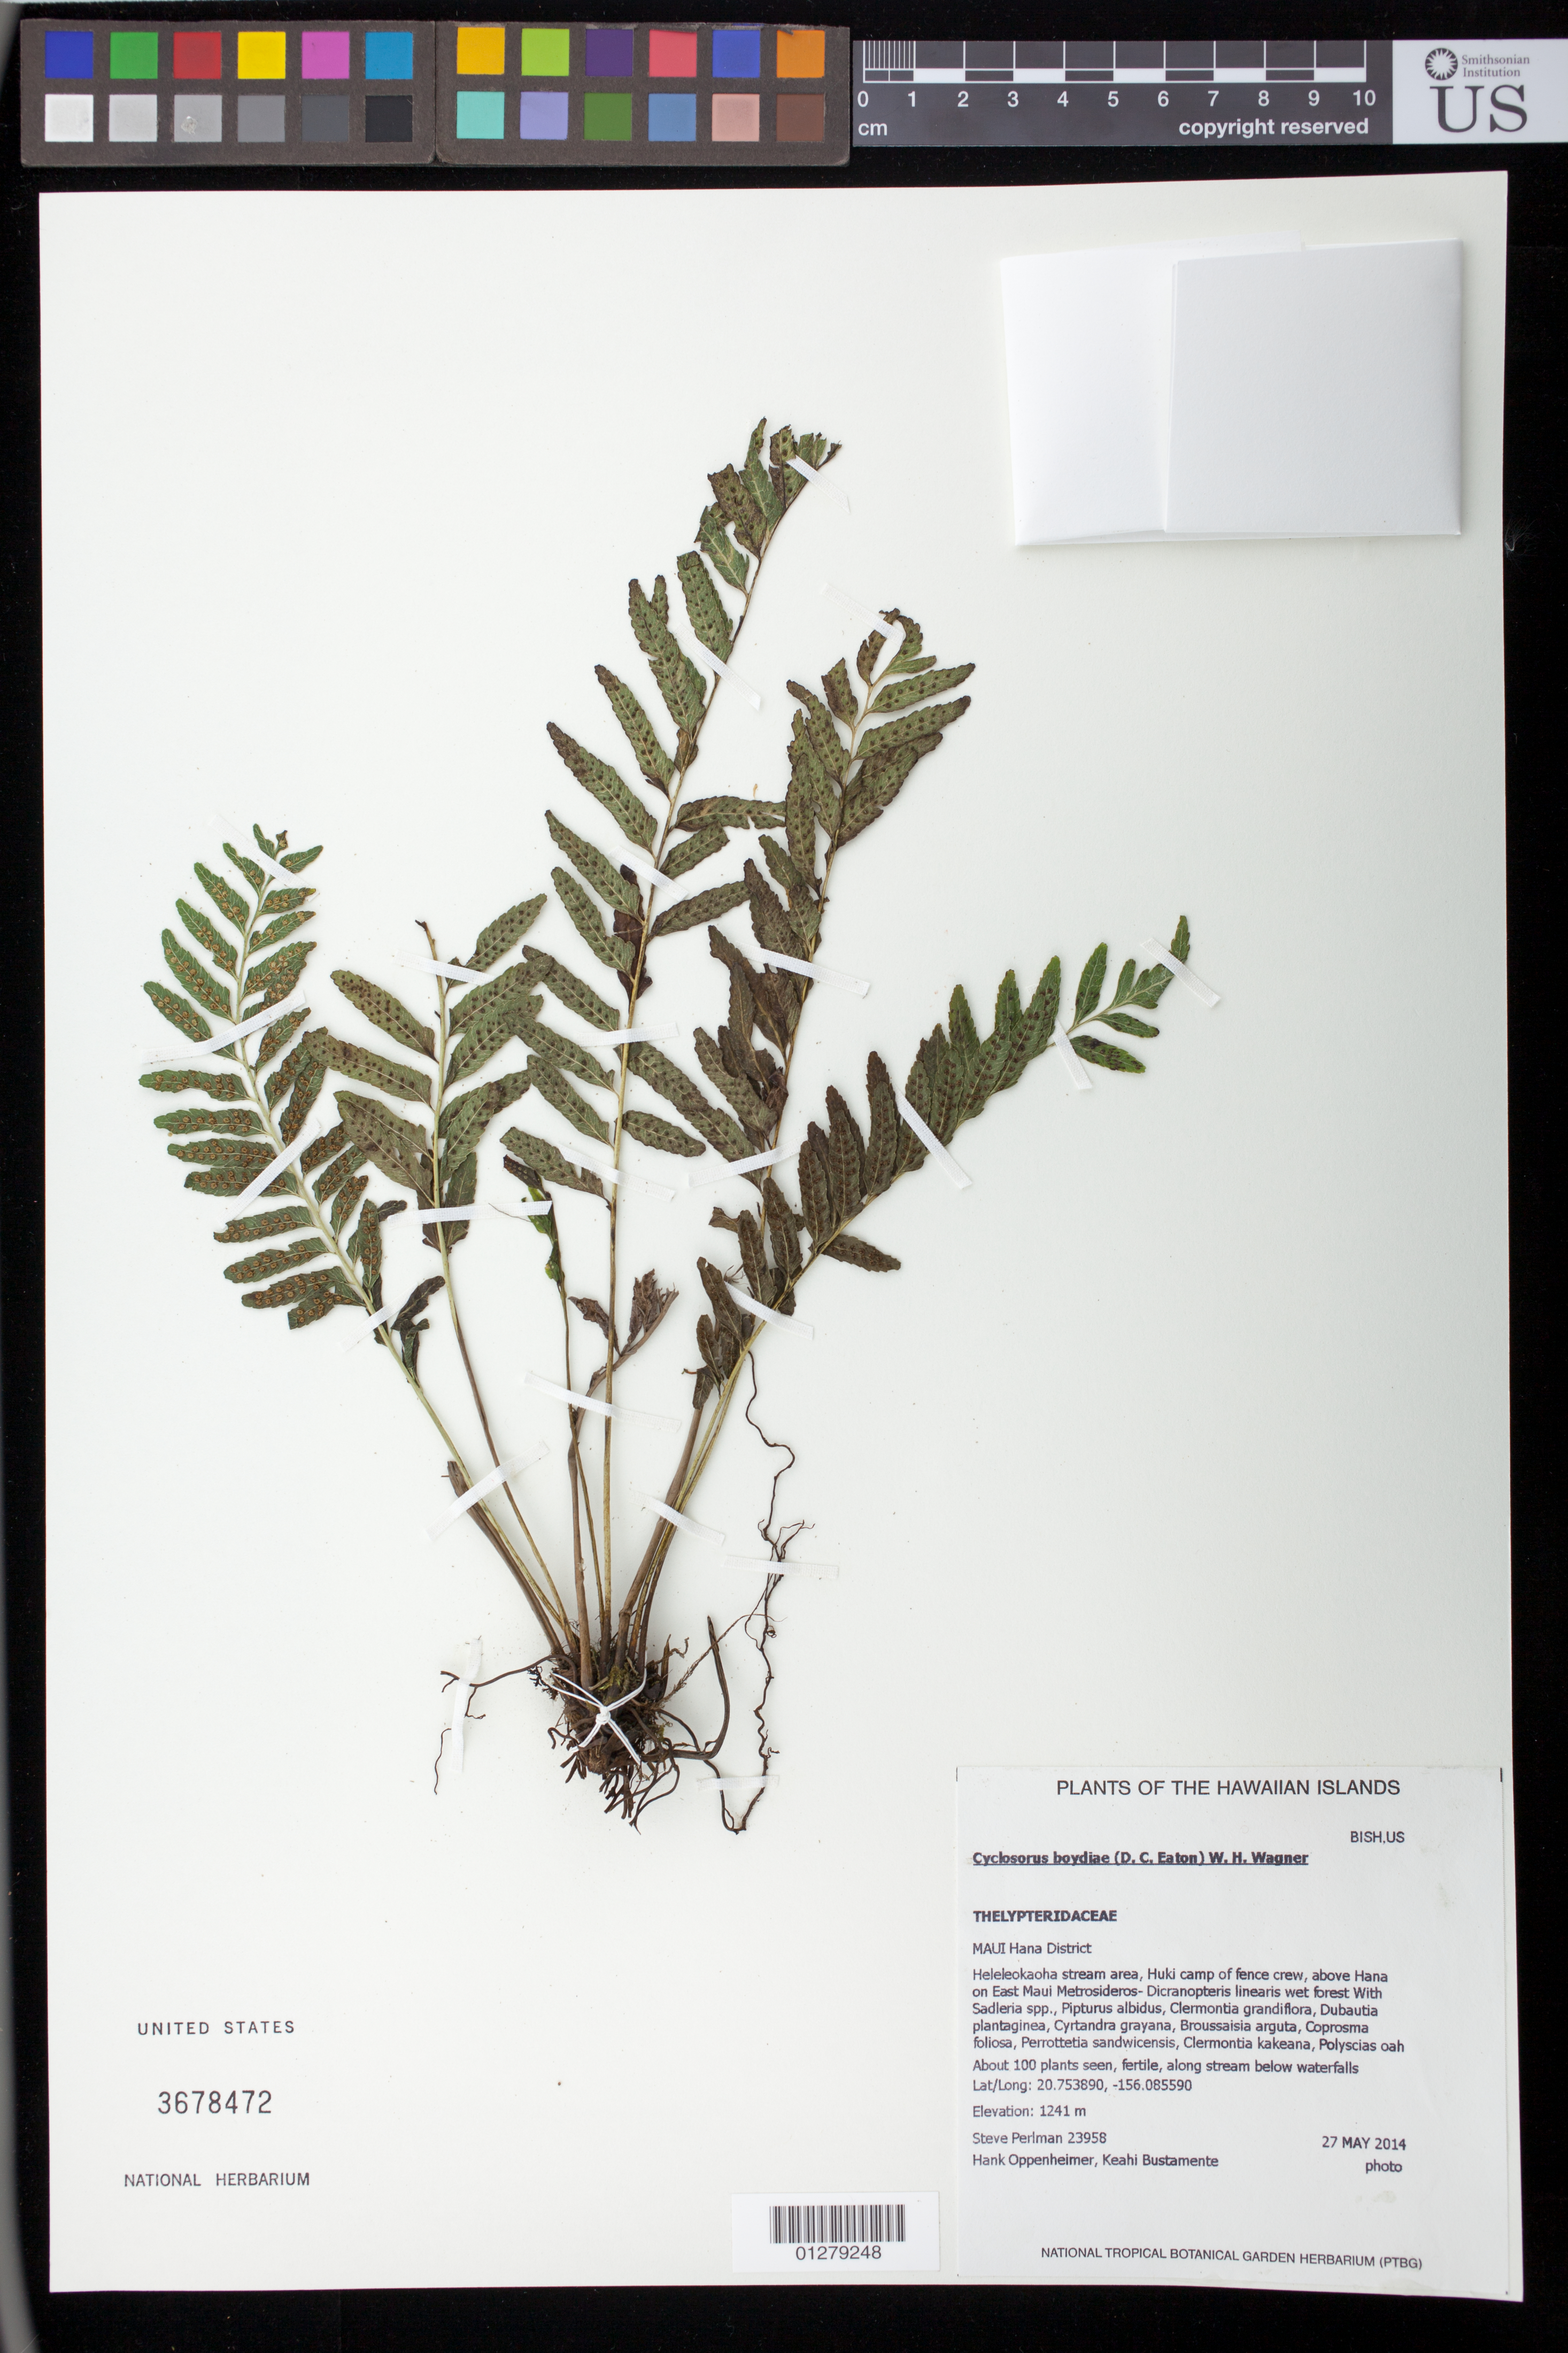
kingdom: Plantae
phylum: Tracheophyta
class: Polypodiopsida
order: Polypodiales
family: Thelypteridaceae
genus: Christella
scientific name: Christella boydiae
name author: (D.C. Eaton) Holttum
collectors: S. P. Perlman, H. L. Oppenheimer & K. M. Bustamente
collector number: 23958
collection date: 2014-05-27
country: United States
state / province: Hawaii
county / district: Maui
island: Maui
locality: Hana District, Heleleokaoha stream area, Huki camp of fence crew, above Hana on East Maui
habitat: Wet forest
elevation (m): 1241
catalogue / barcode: US 3678472